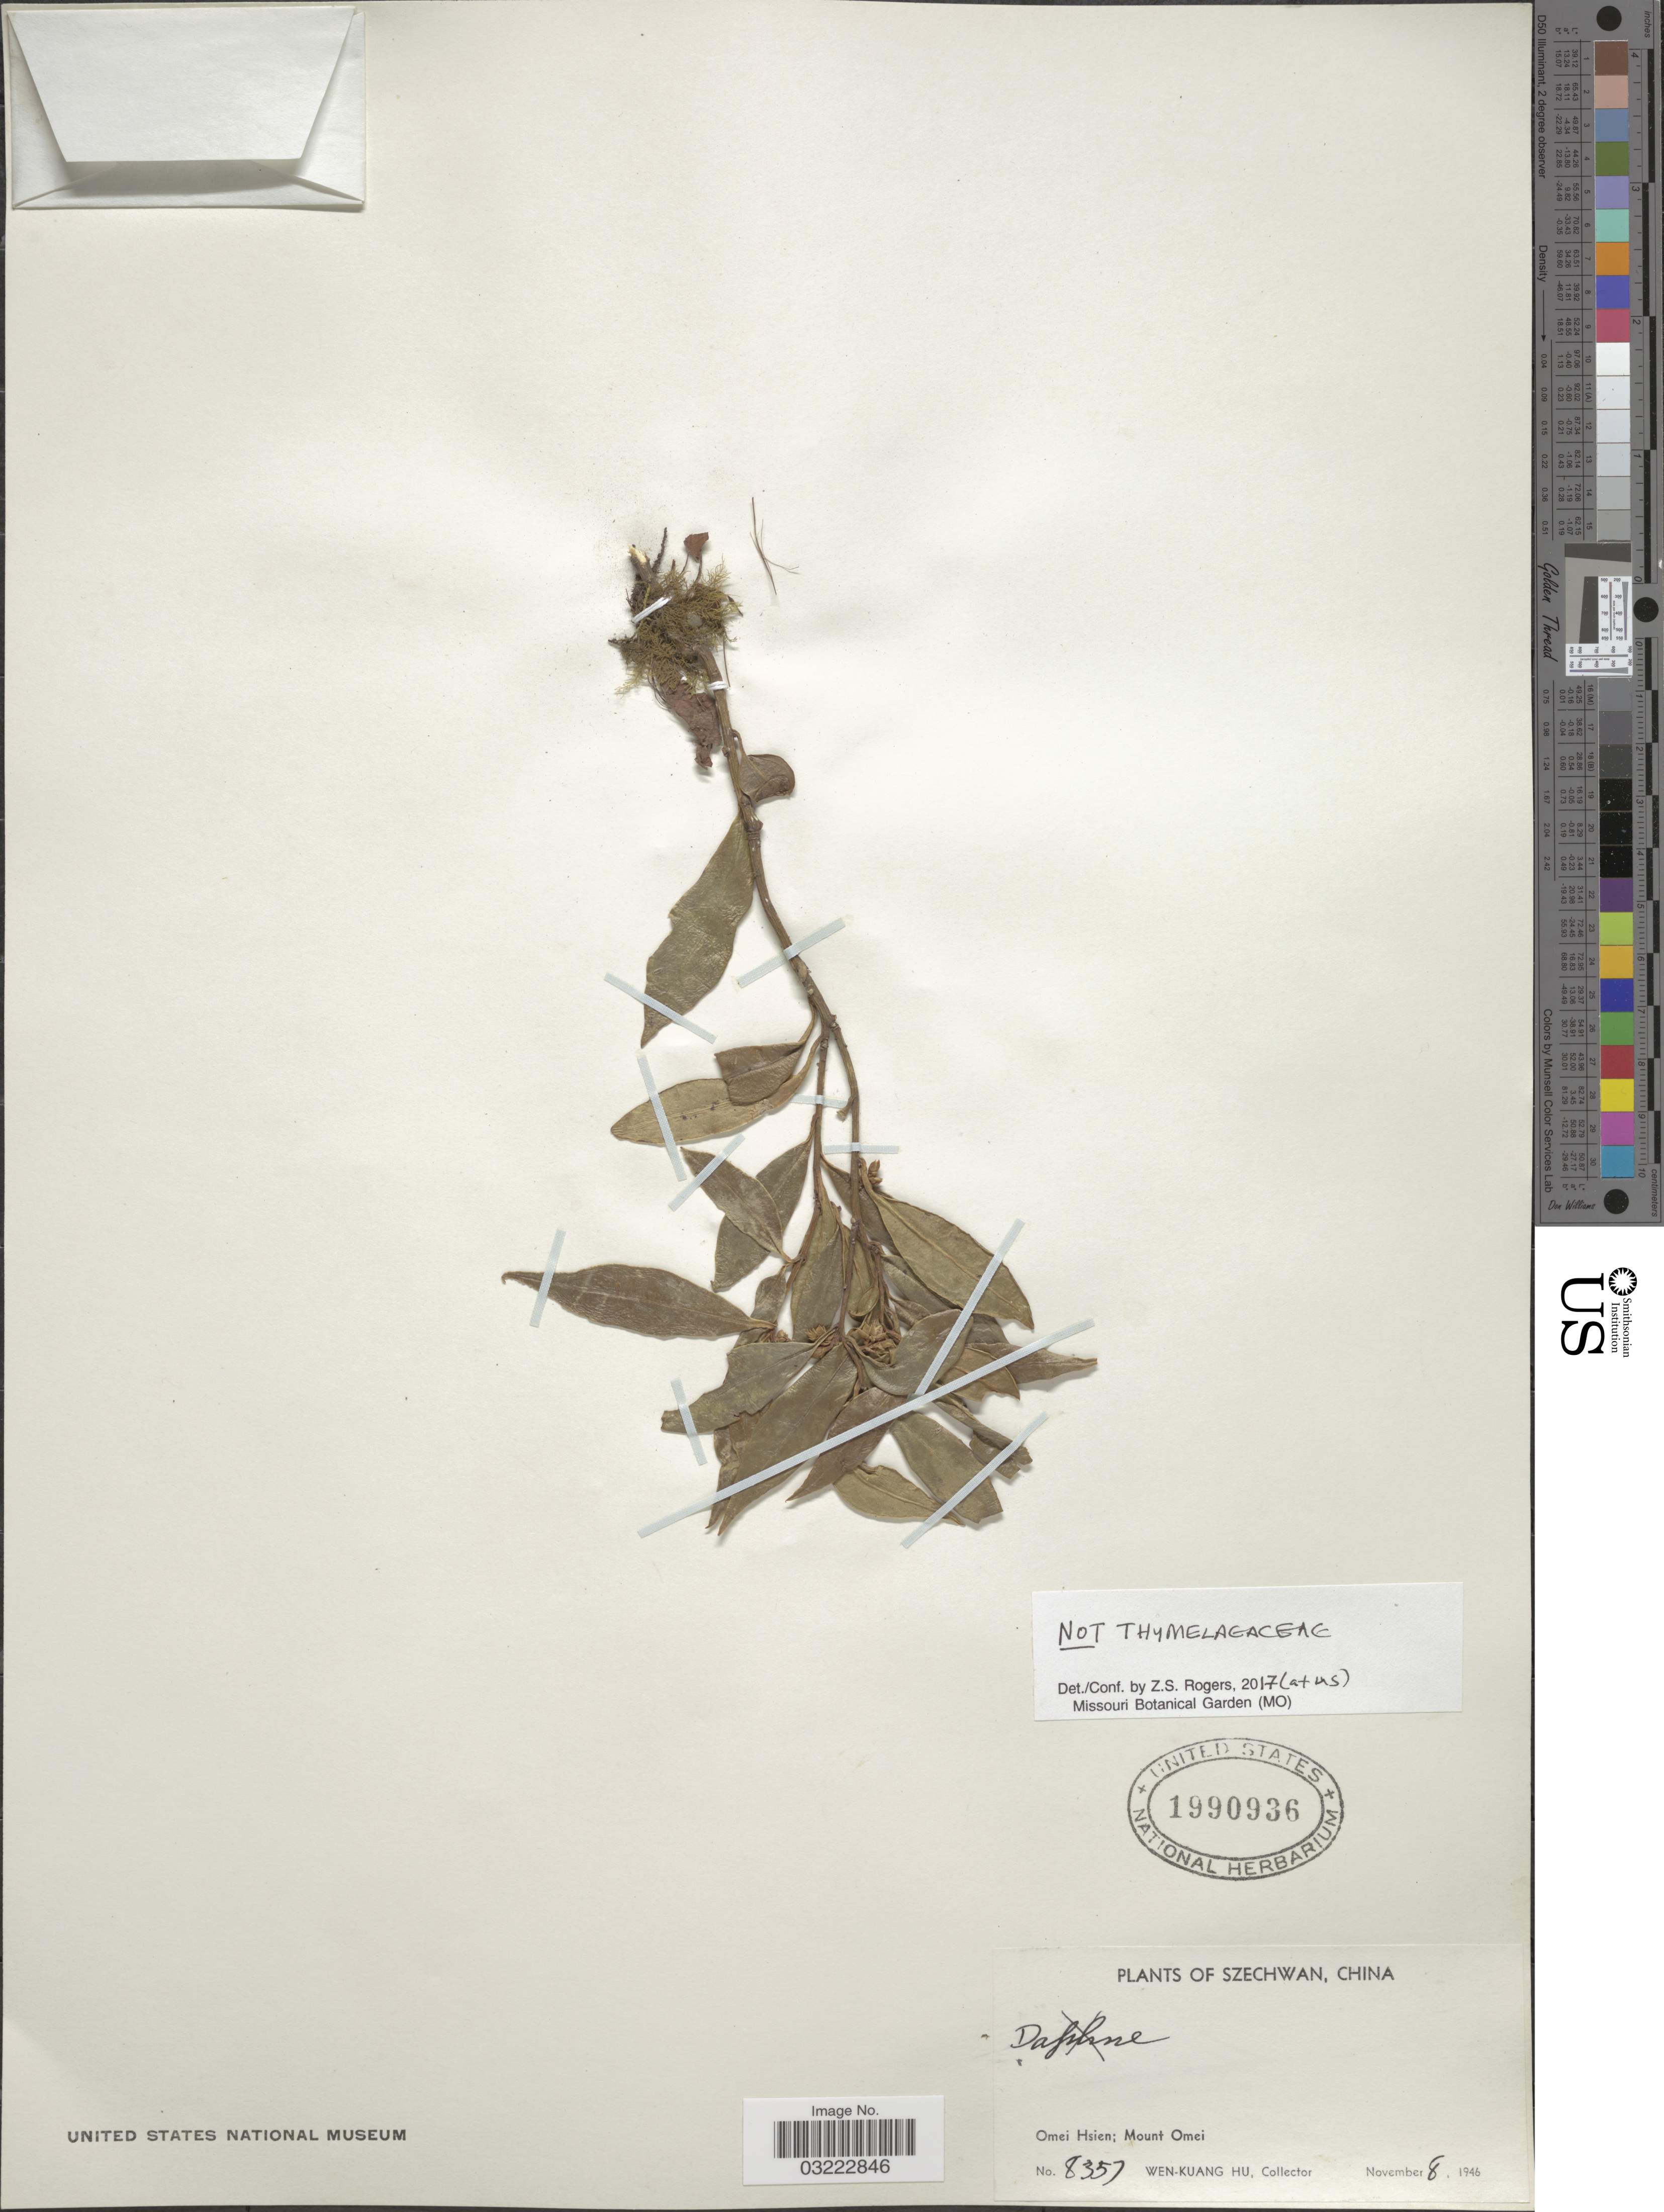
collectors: W. K. Hu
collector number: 8357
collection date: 1946-11-08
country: China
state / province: Sichuan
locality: Szechwan, Omei Hsien; Mount Omei.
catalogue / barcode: US 1990936